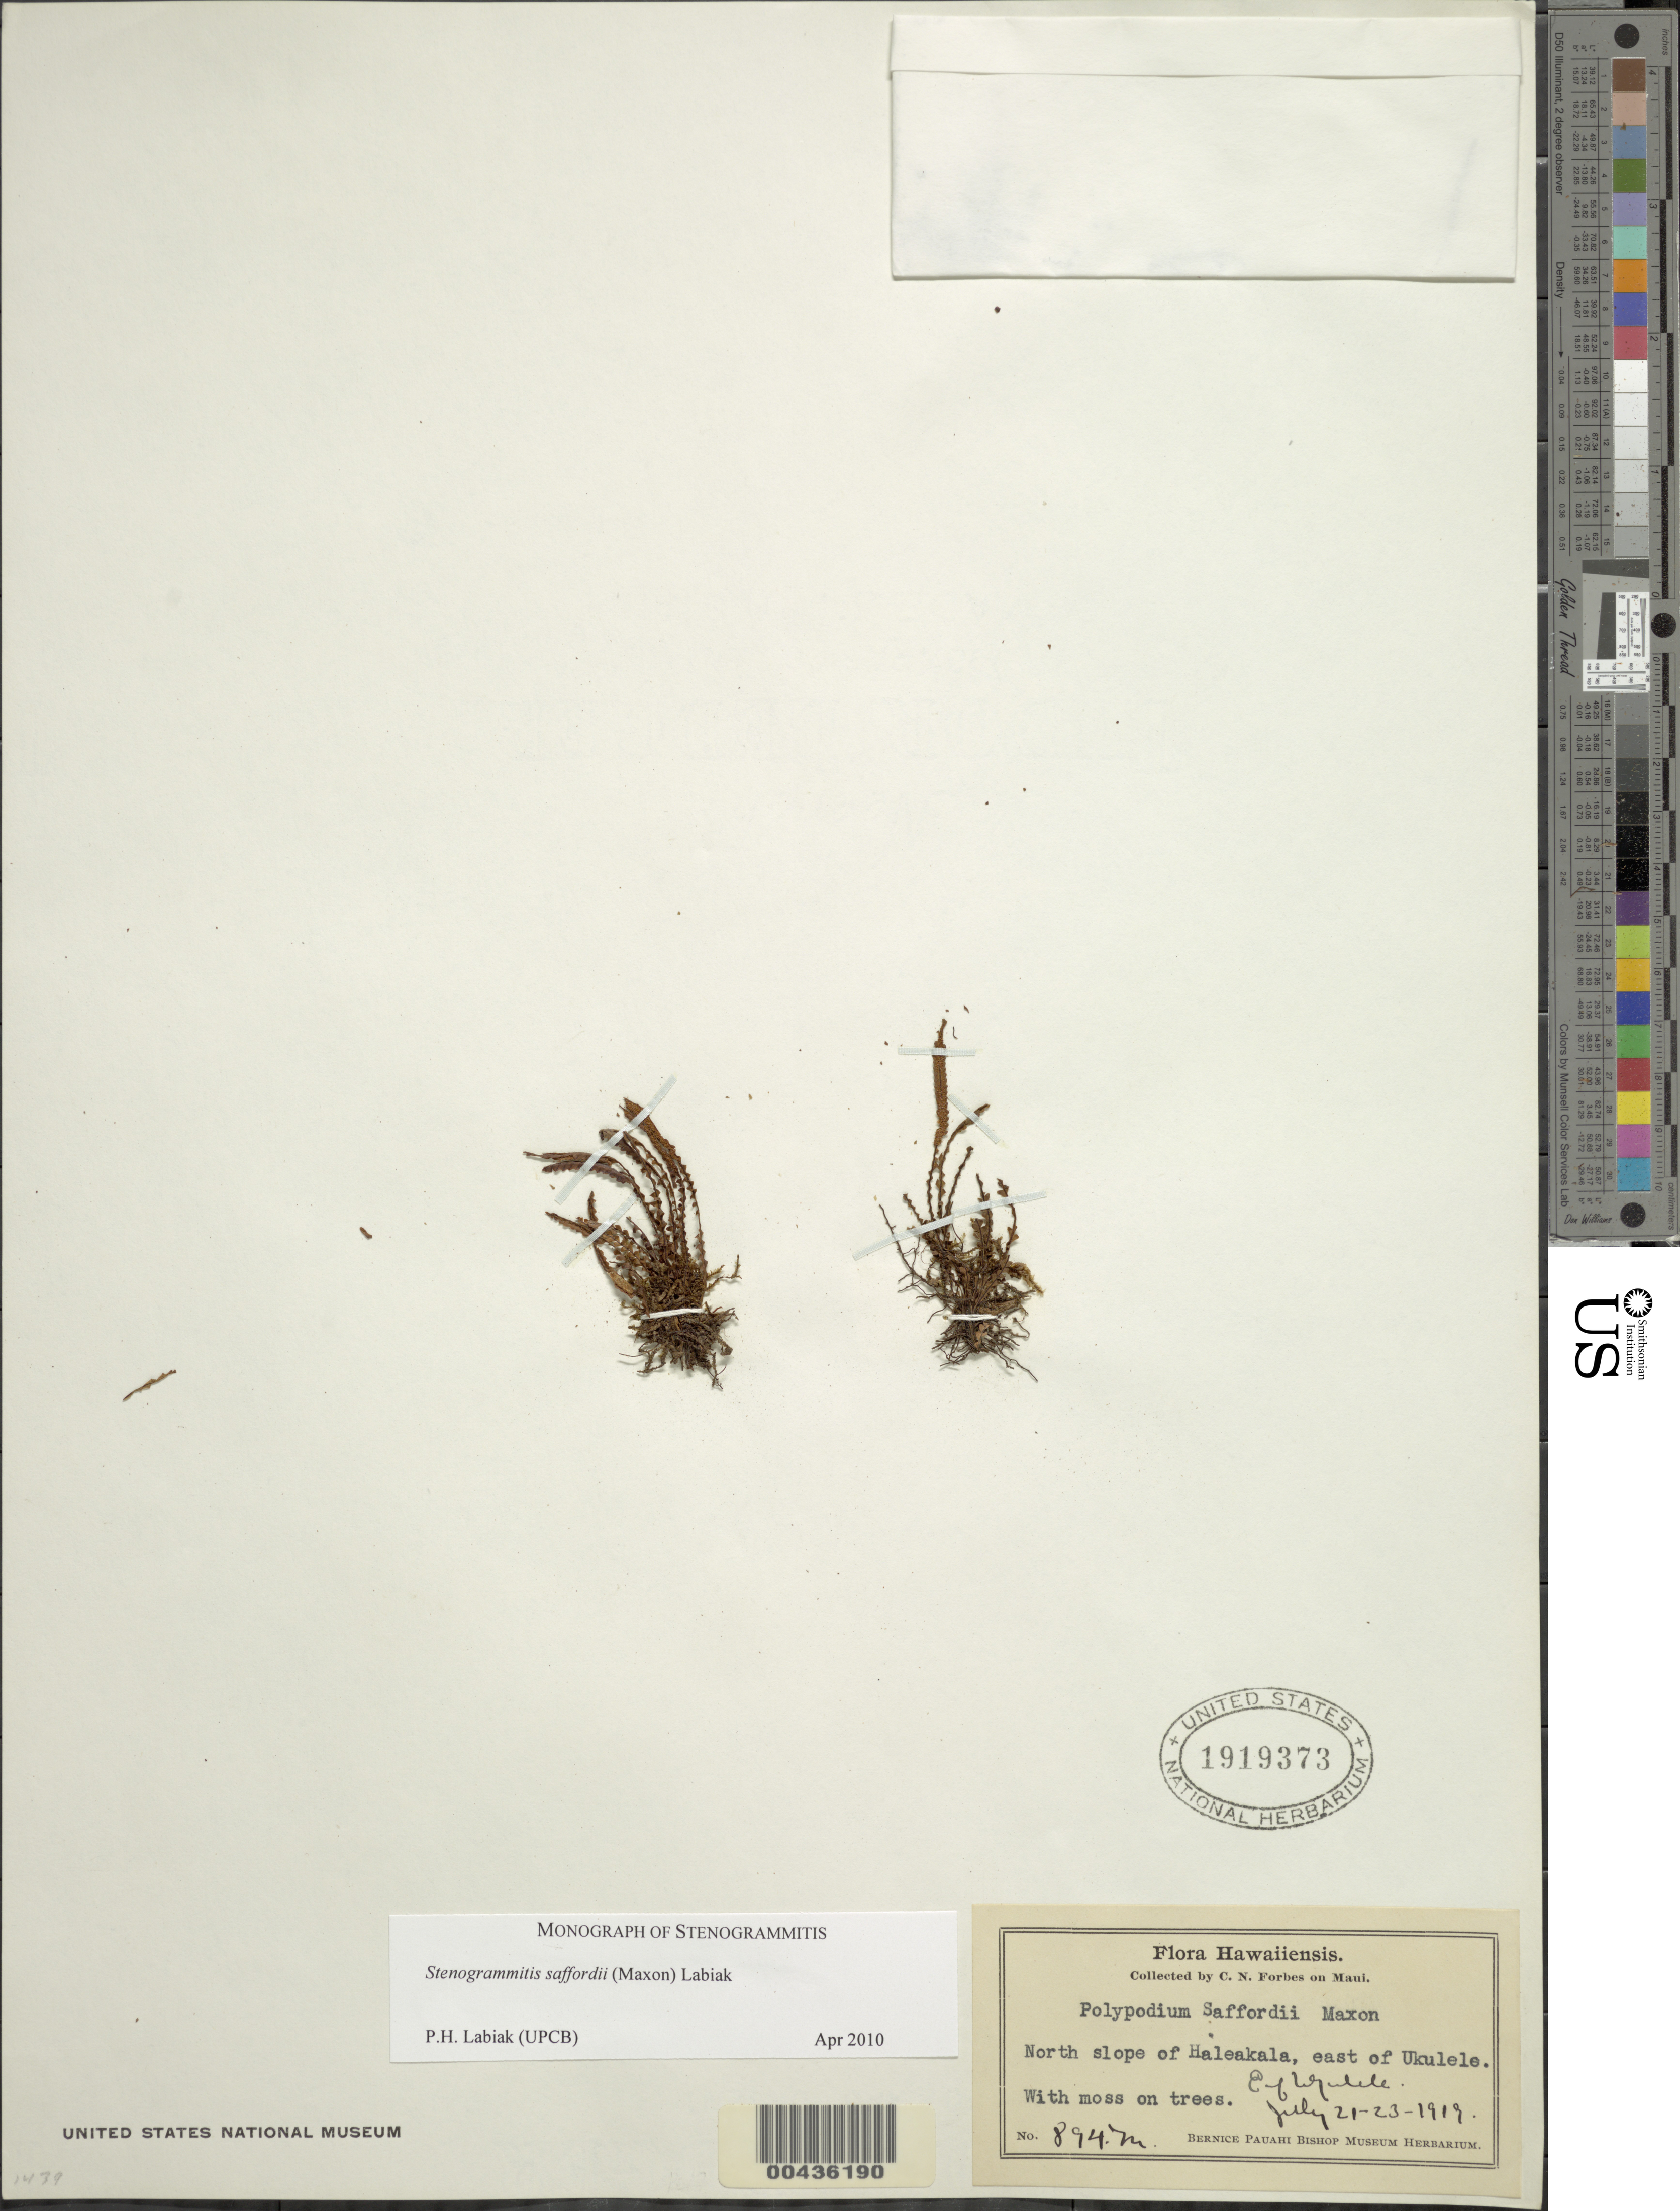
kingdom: Plantae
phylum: Tracheophyta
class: Polypodiopsida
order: Polypodiales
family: Polypodiaceae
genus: Stenogrammitis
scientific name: Stenogrammitis saffordii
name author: (Maxon) Labiak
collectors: C. N. Forbes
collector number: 894.M.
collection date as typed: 21 Jul 1919 to 23 Jul 1919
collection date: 1919-07-21/1919-07-23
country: United States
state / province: Hawaii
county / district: Maui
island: Maui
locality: N slope of Haleakala, E of Ukulele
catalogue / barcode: US 1919373